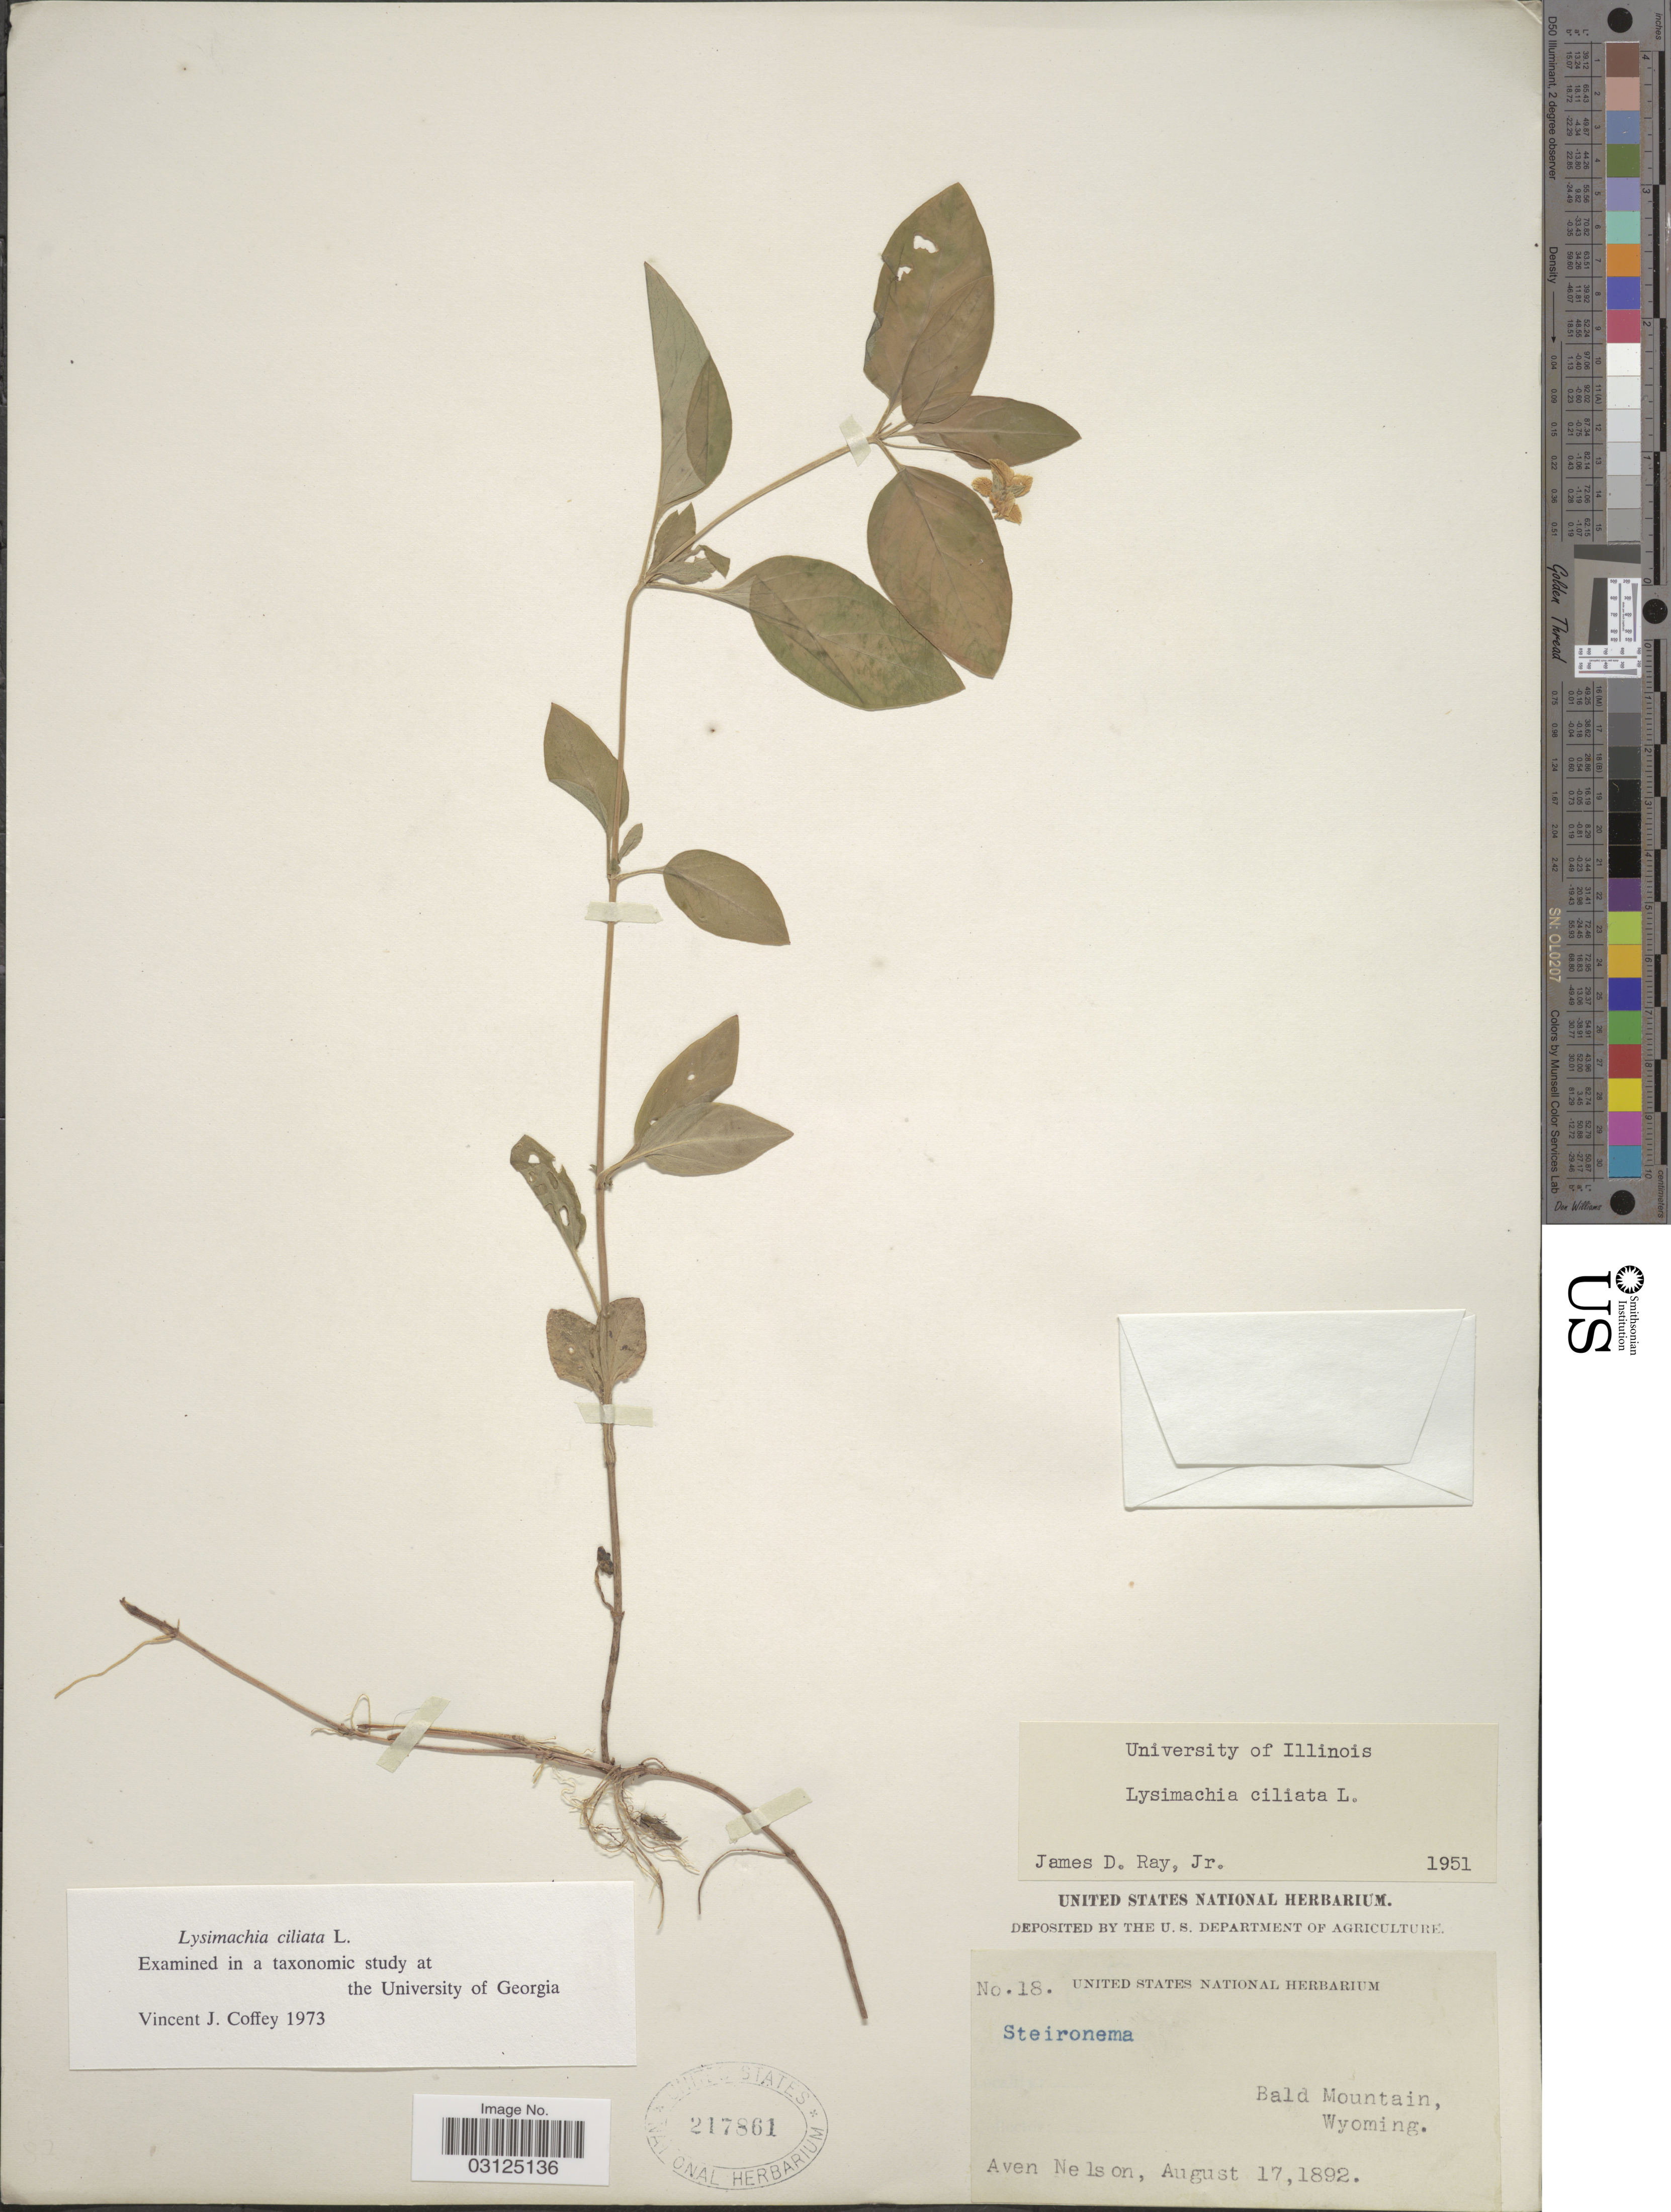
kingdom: Plantae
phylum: Tracheophyta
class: Magnoliopsida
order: Ericales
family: Primulaceae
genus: Lysimachia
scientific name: Lysimachia ciliata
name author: L.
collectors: A. Nelson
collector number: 18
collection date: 1892-08-17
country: United States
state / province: Wyoming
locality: Bald Mountain.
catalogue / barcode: US 217861